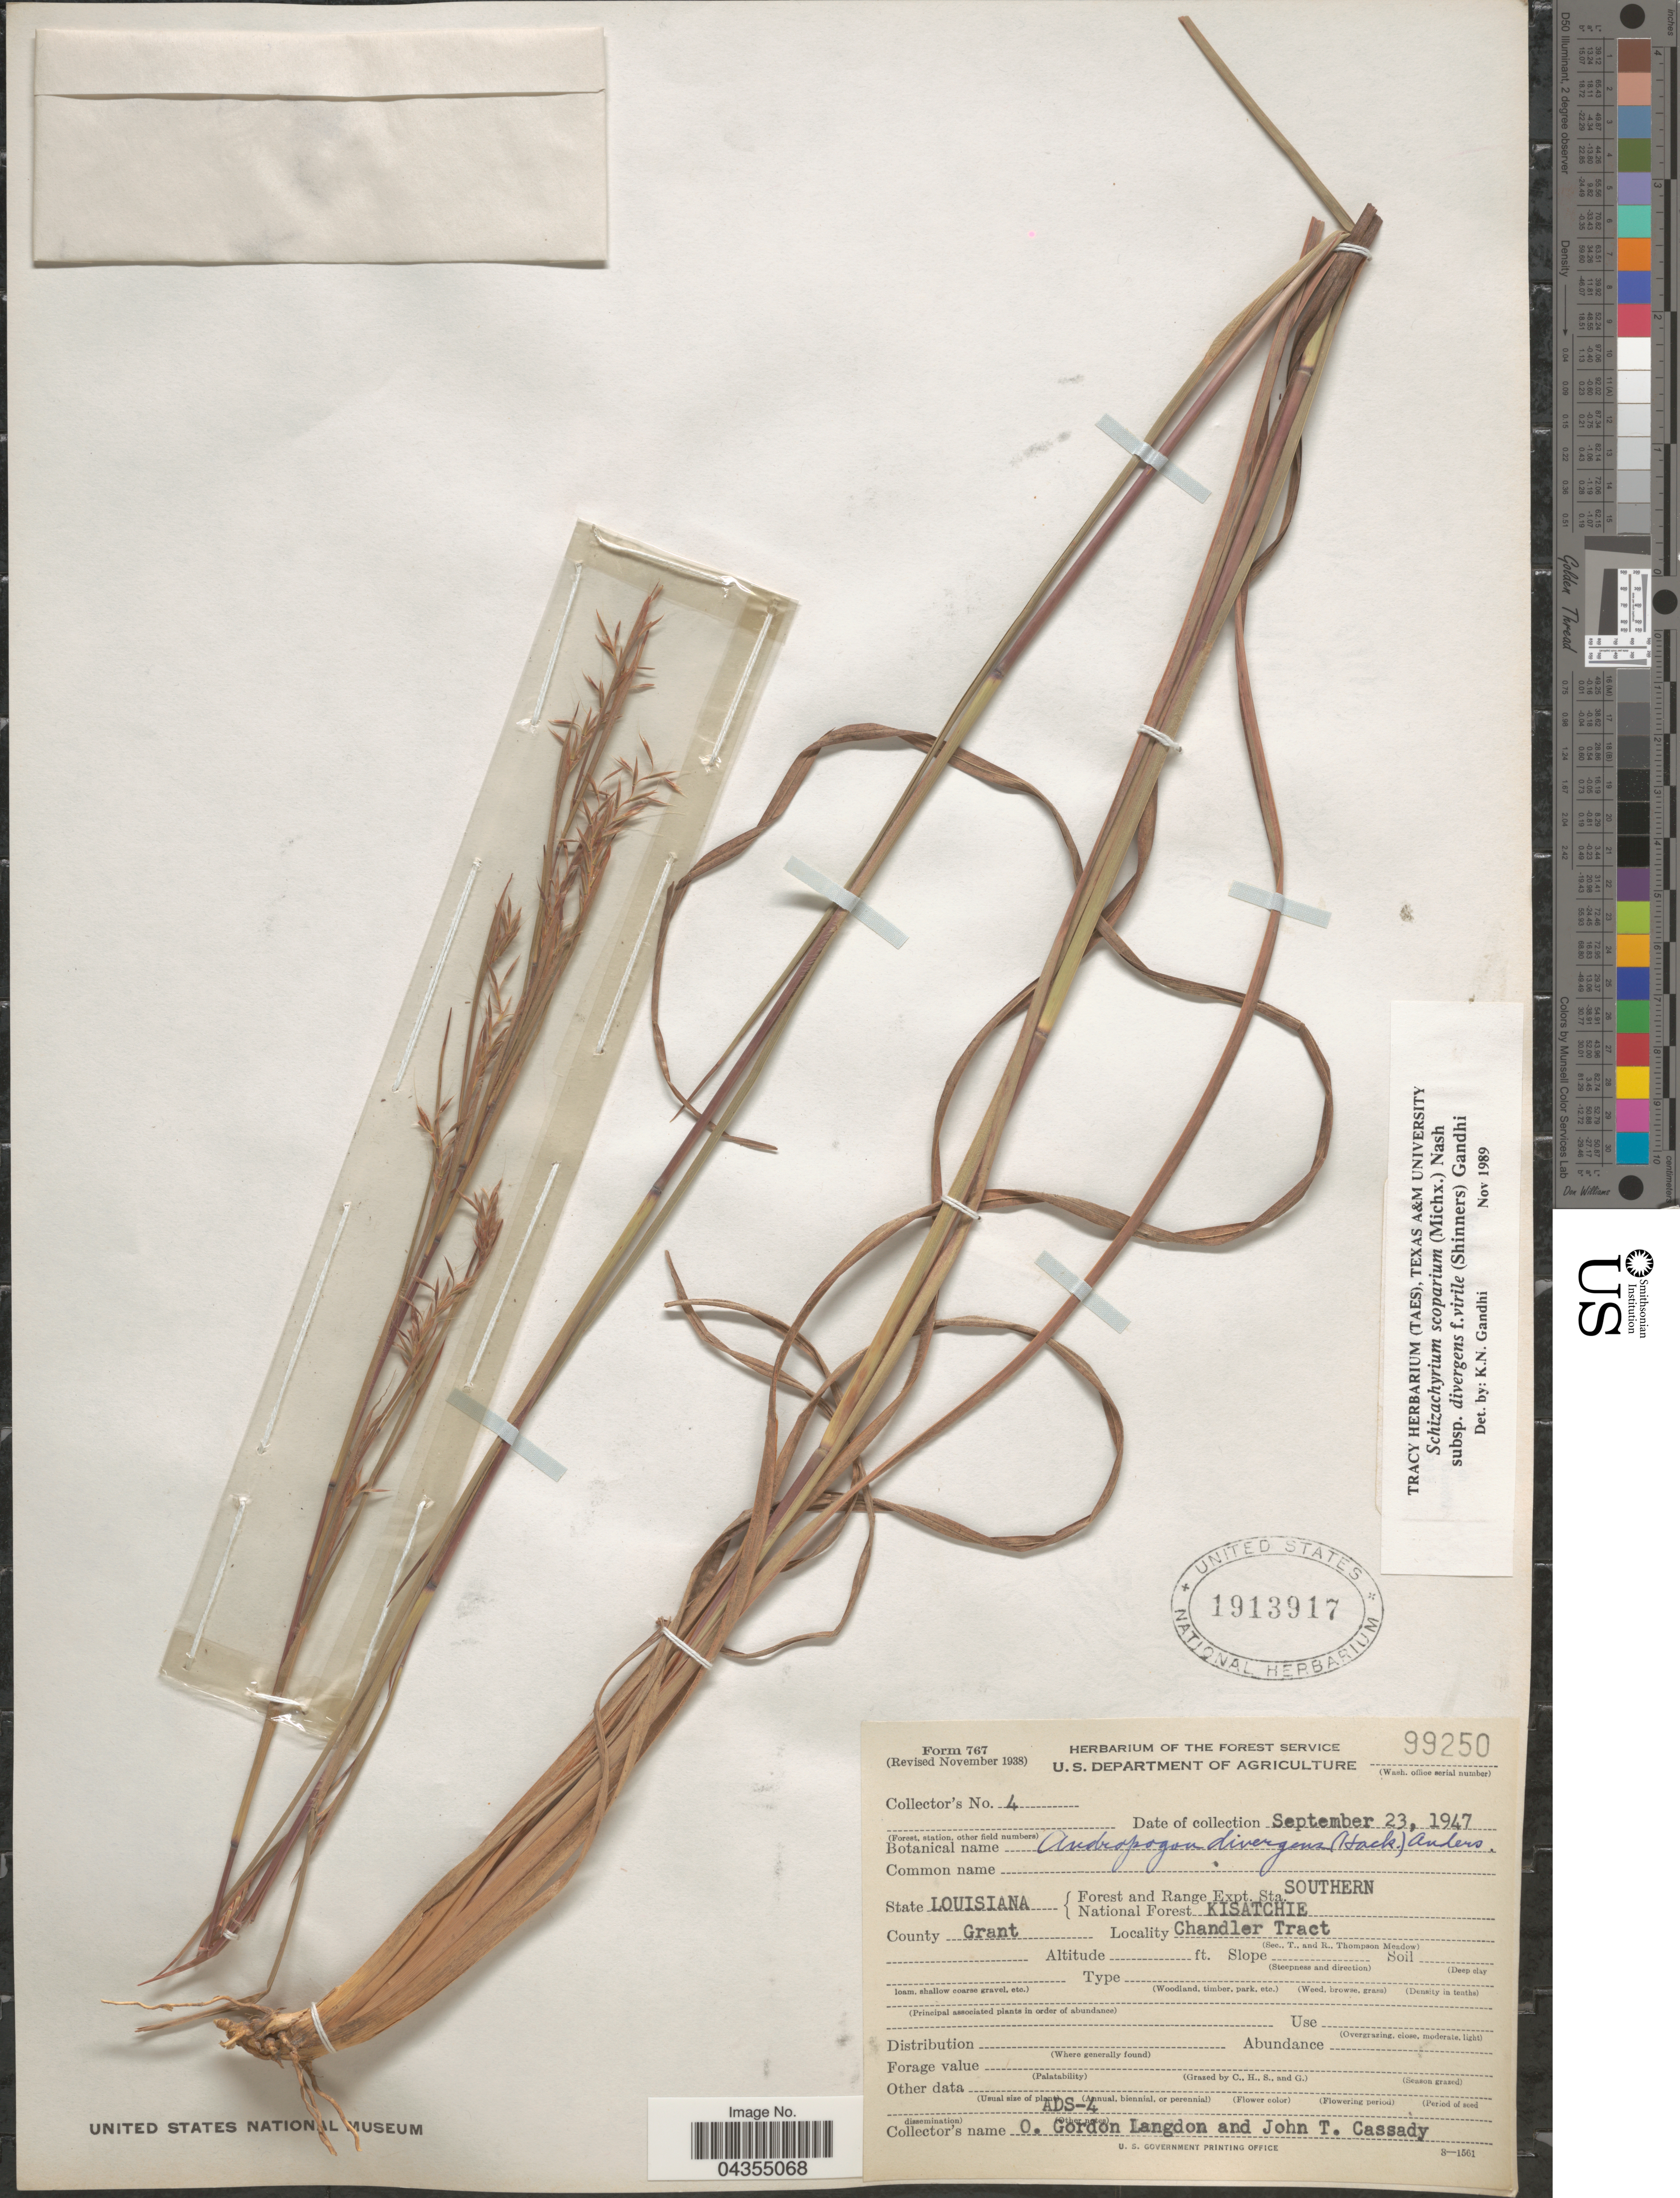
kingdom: Plantae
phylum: Tracheophyta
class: Liliopsida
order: Poales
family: Poaceae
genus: Schizachyrium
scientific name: Schizachyrium scoparium var. divergens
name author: (Hack.) Gould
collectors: O. Langdon & J. Cassady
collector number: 4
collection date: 1947-09-23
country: United States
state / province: Louisiana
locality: Forest and Range Expt. Sta. Southern. National Forest Kisatchie. County Grant. Chandler Tract.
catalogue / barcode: US 1913917